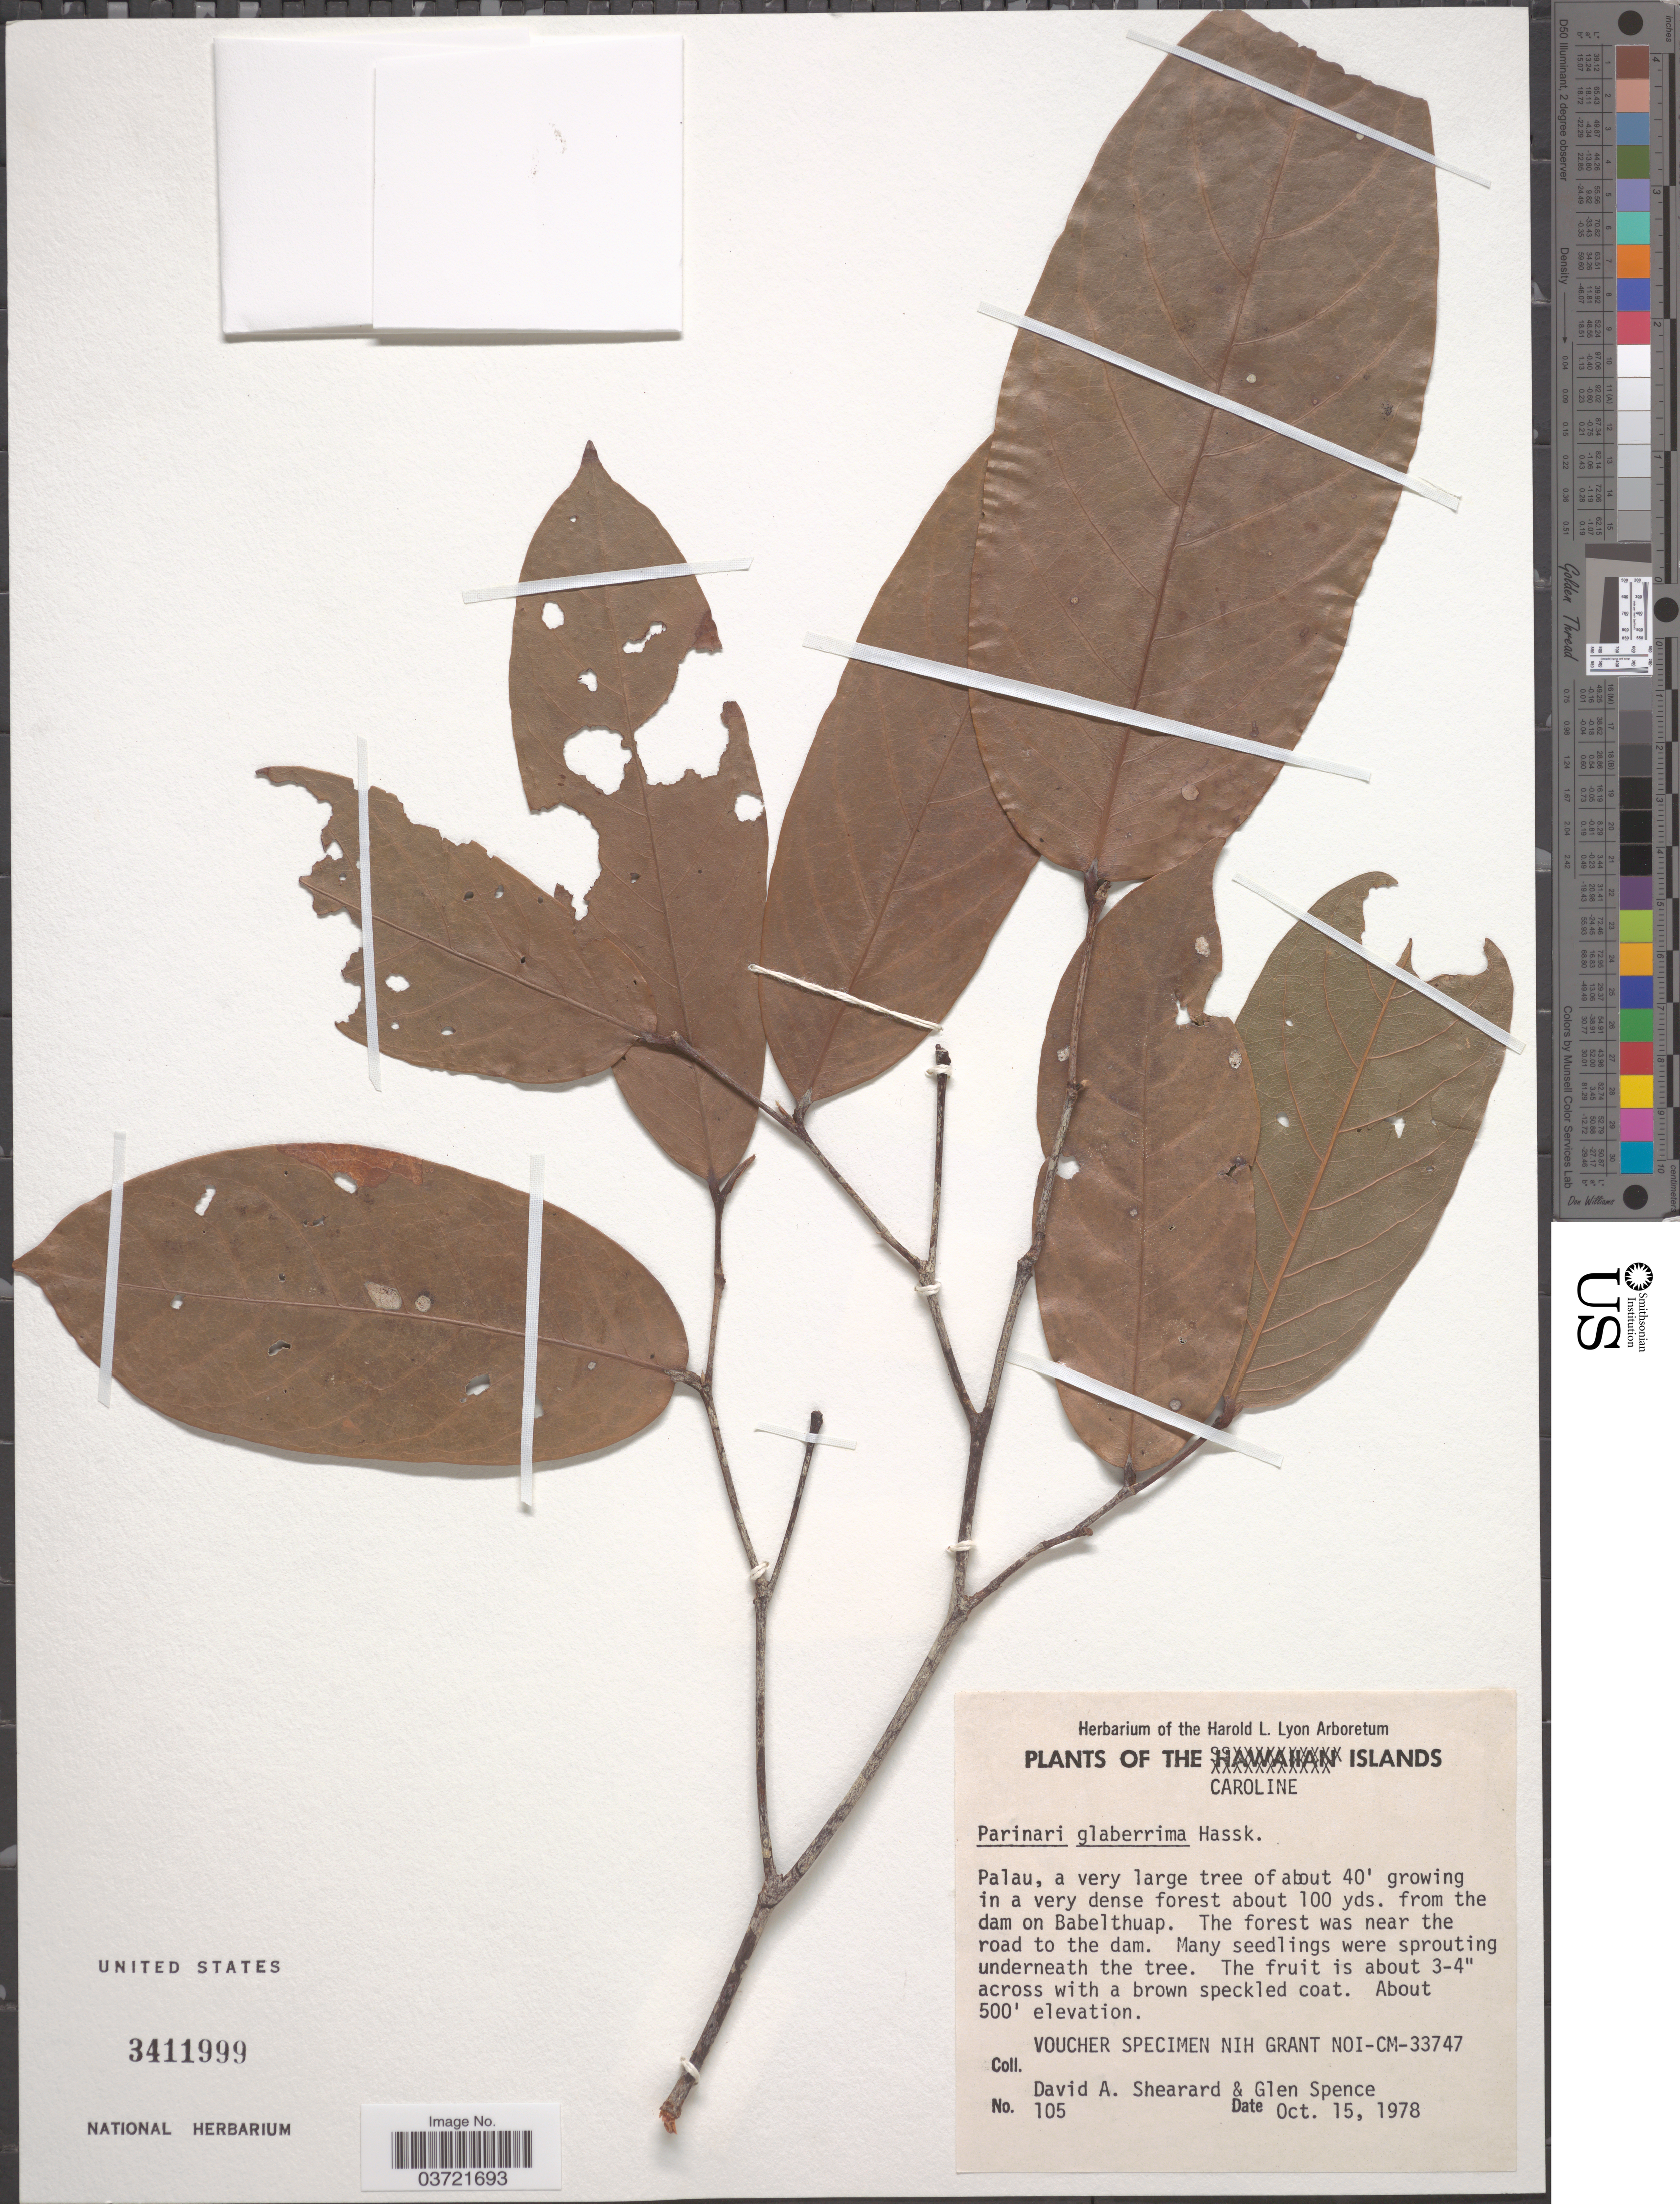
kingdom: Plantae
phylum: Tracheophyta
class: Magnoliopsida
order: Malpighiales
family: Chrysobalanaceae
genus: Parinari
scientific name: Parinari glaberrima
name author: Hassk.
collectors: D. Shearard & G. Spence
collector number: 105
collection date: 1978-10-15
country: Palau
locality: The Caroline Islands. Palau, about 100 yds. from the dam on Babelthuap.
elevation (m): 152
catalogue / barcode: US 3411999